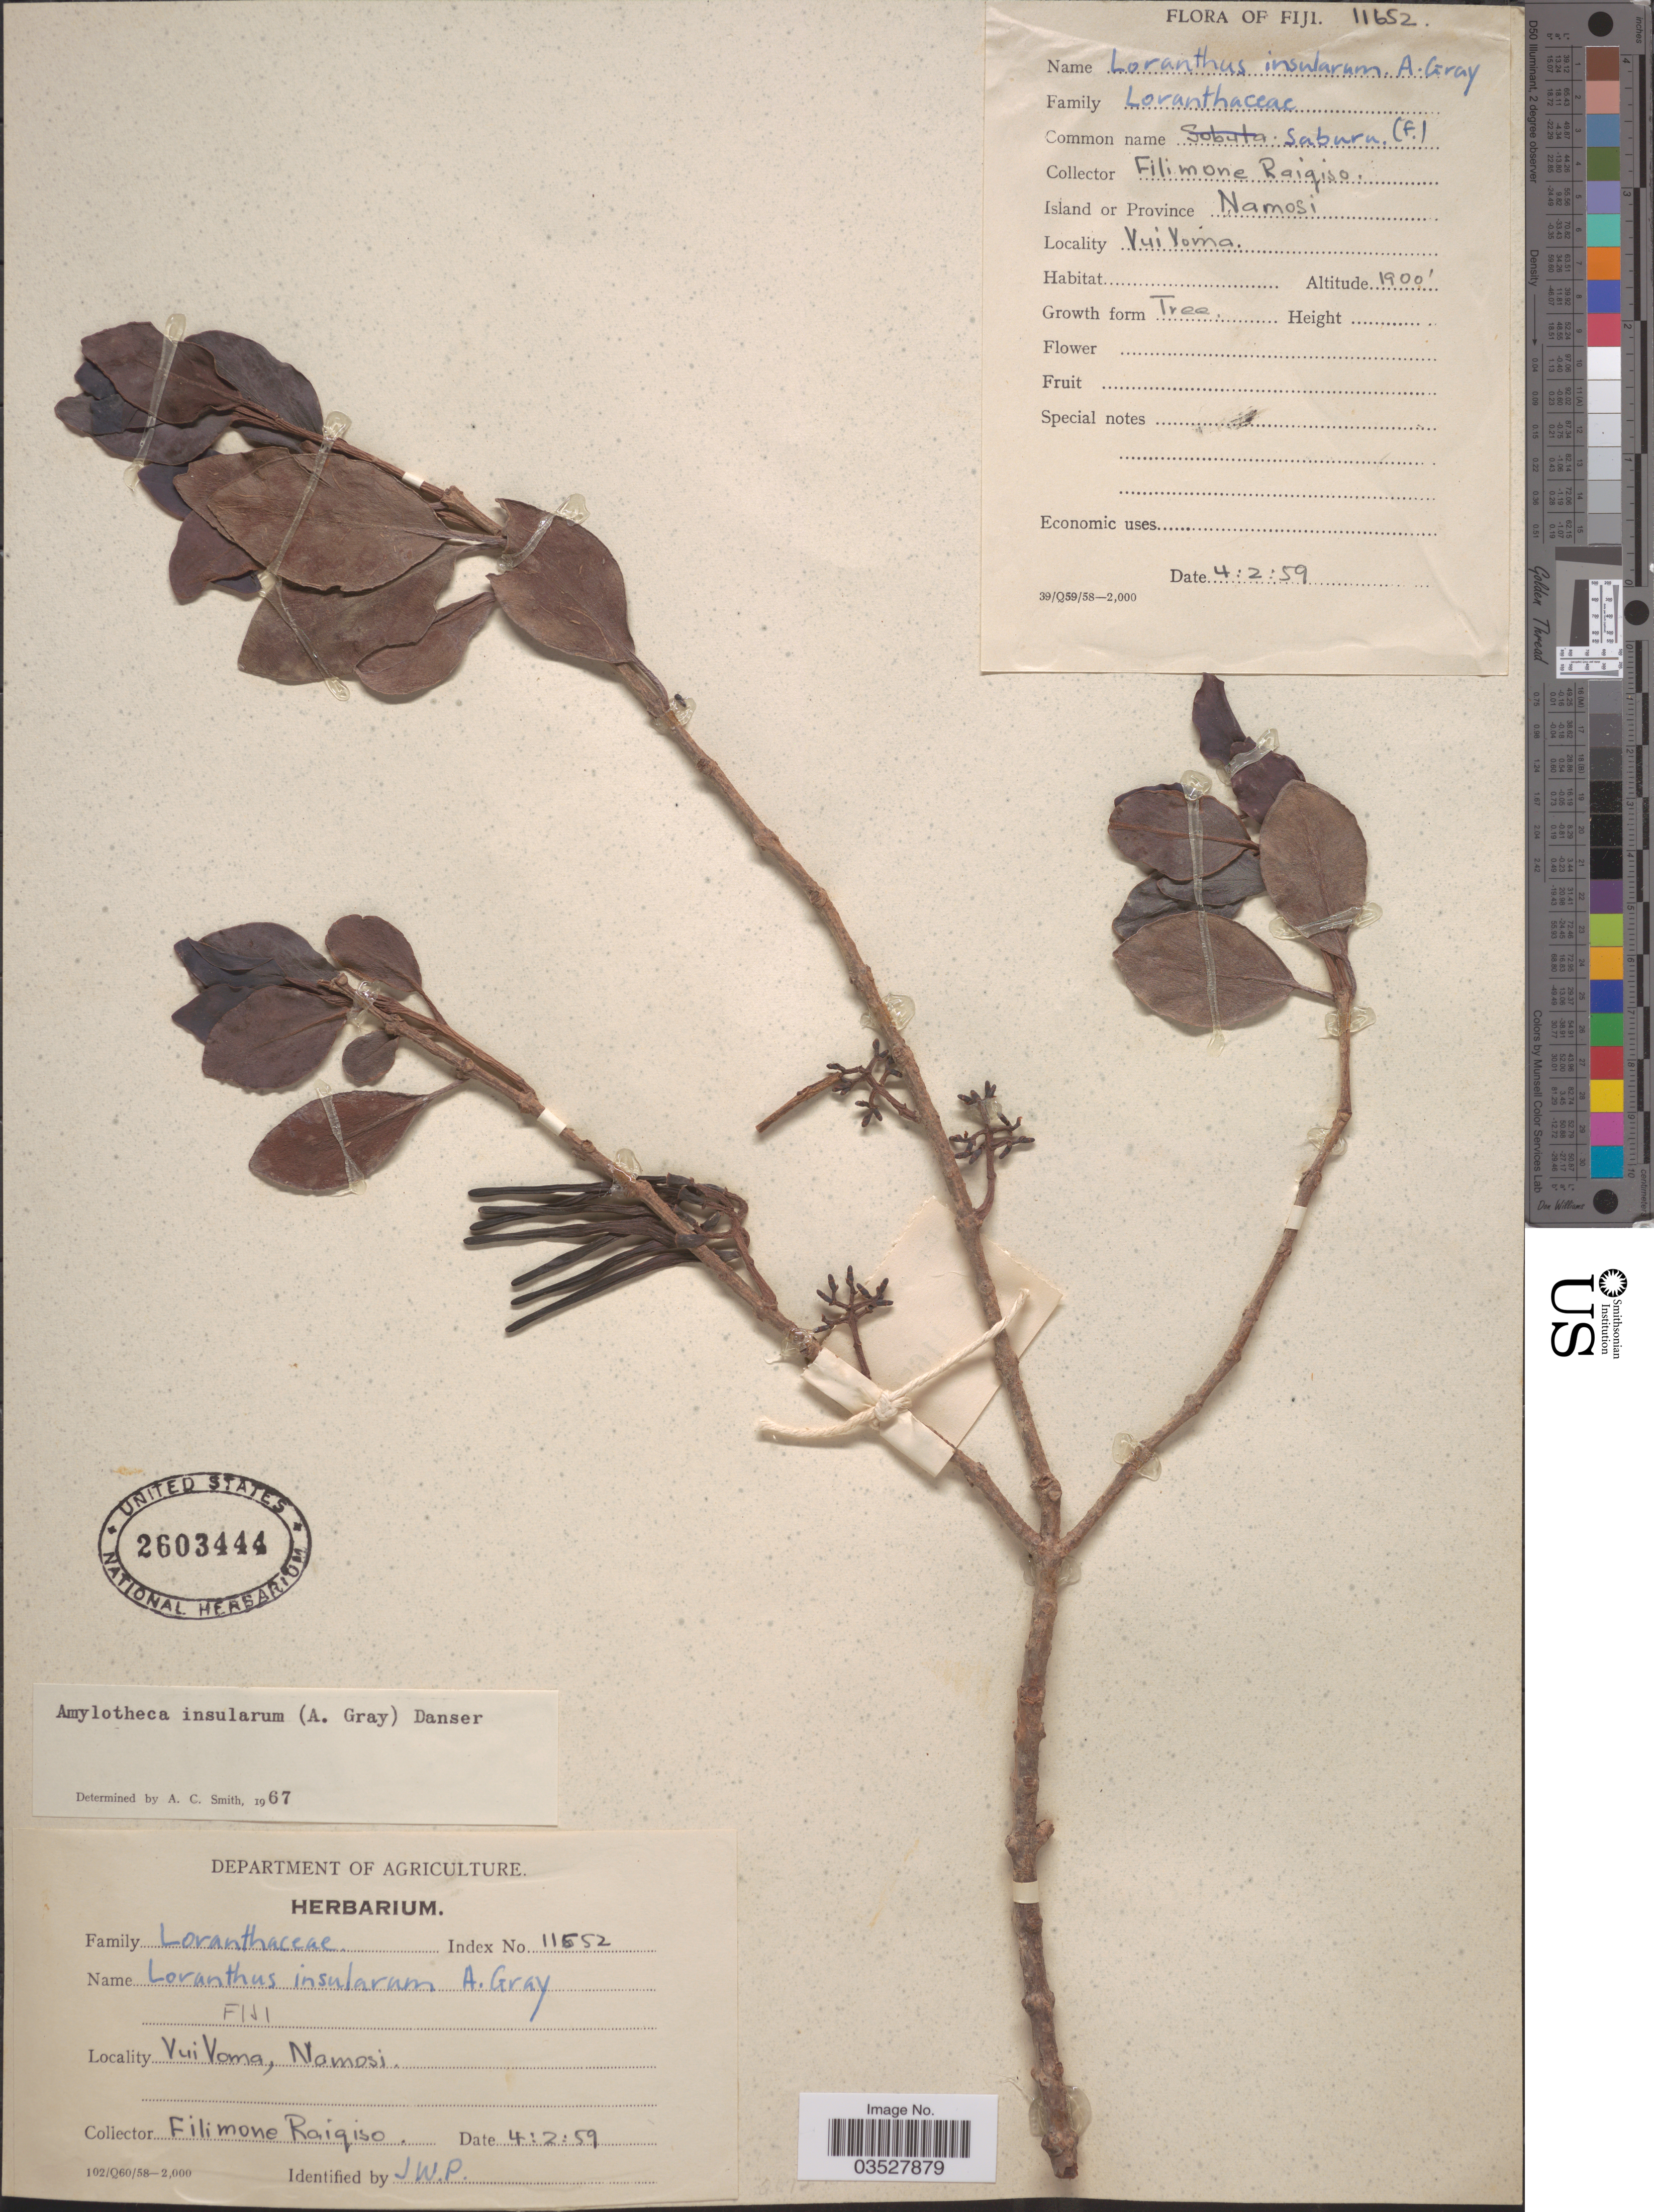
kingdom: Plantae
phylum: Tracheophyta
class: Magnoliopsida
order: Santalales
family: Loranthaceae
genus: Amylotheca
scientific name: Amylotheca insularum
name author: (A. Gray) Danser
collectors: F. Raiqiso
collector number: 11652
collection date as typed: Transcribed d/m/y: 4/2/59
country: Fiji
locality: Vui Voma. Island or Province Namosi.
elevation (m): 579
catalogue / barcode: US 2603444